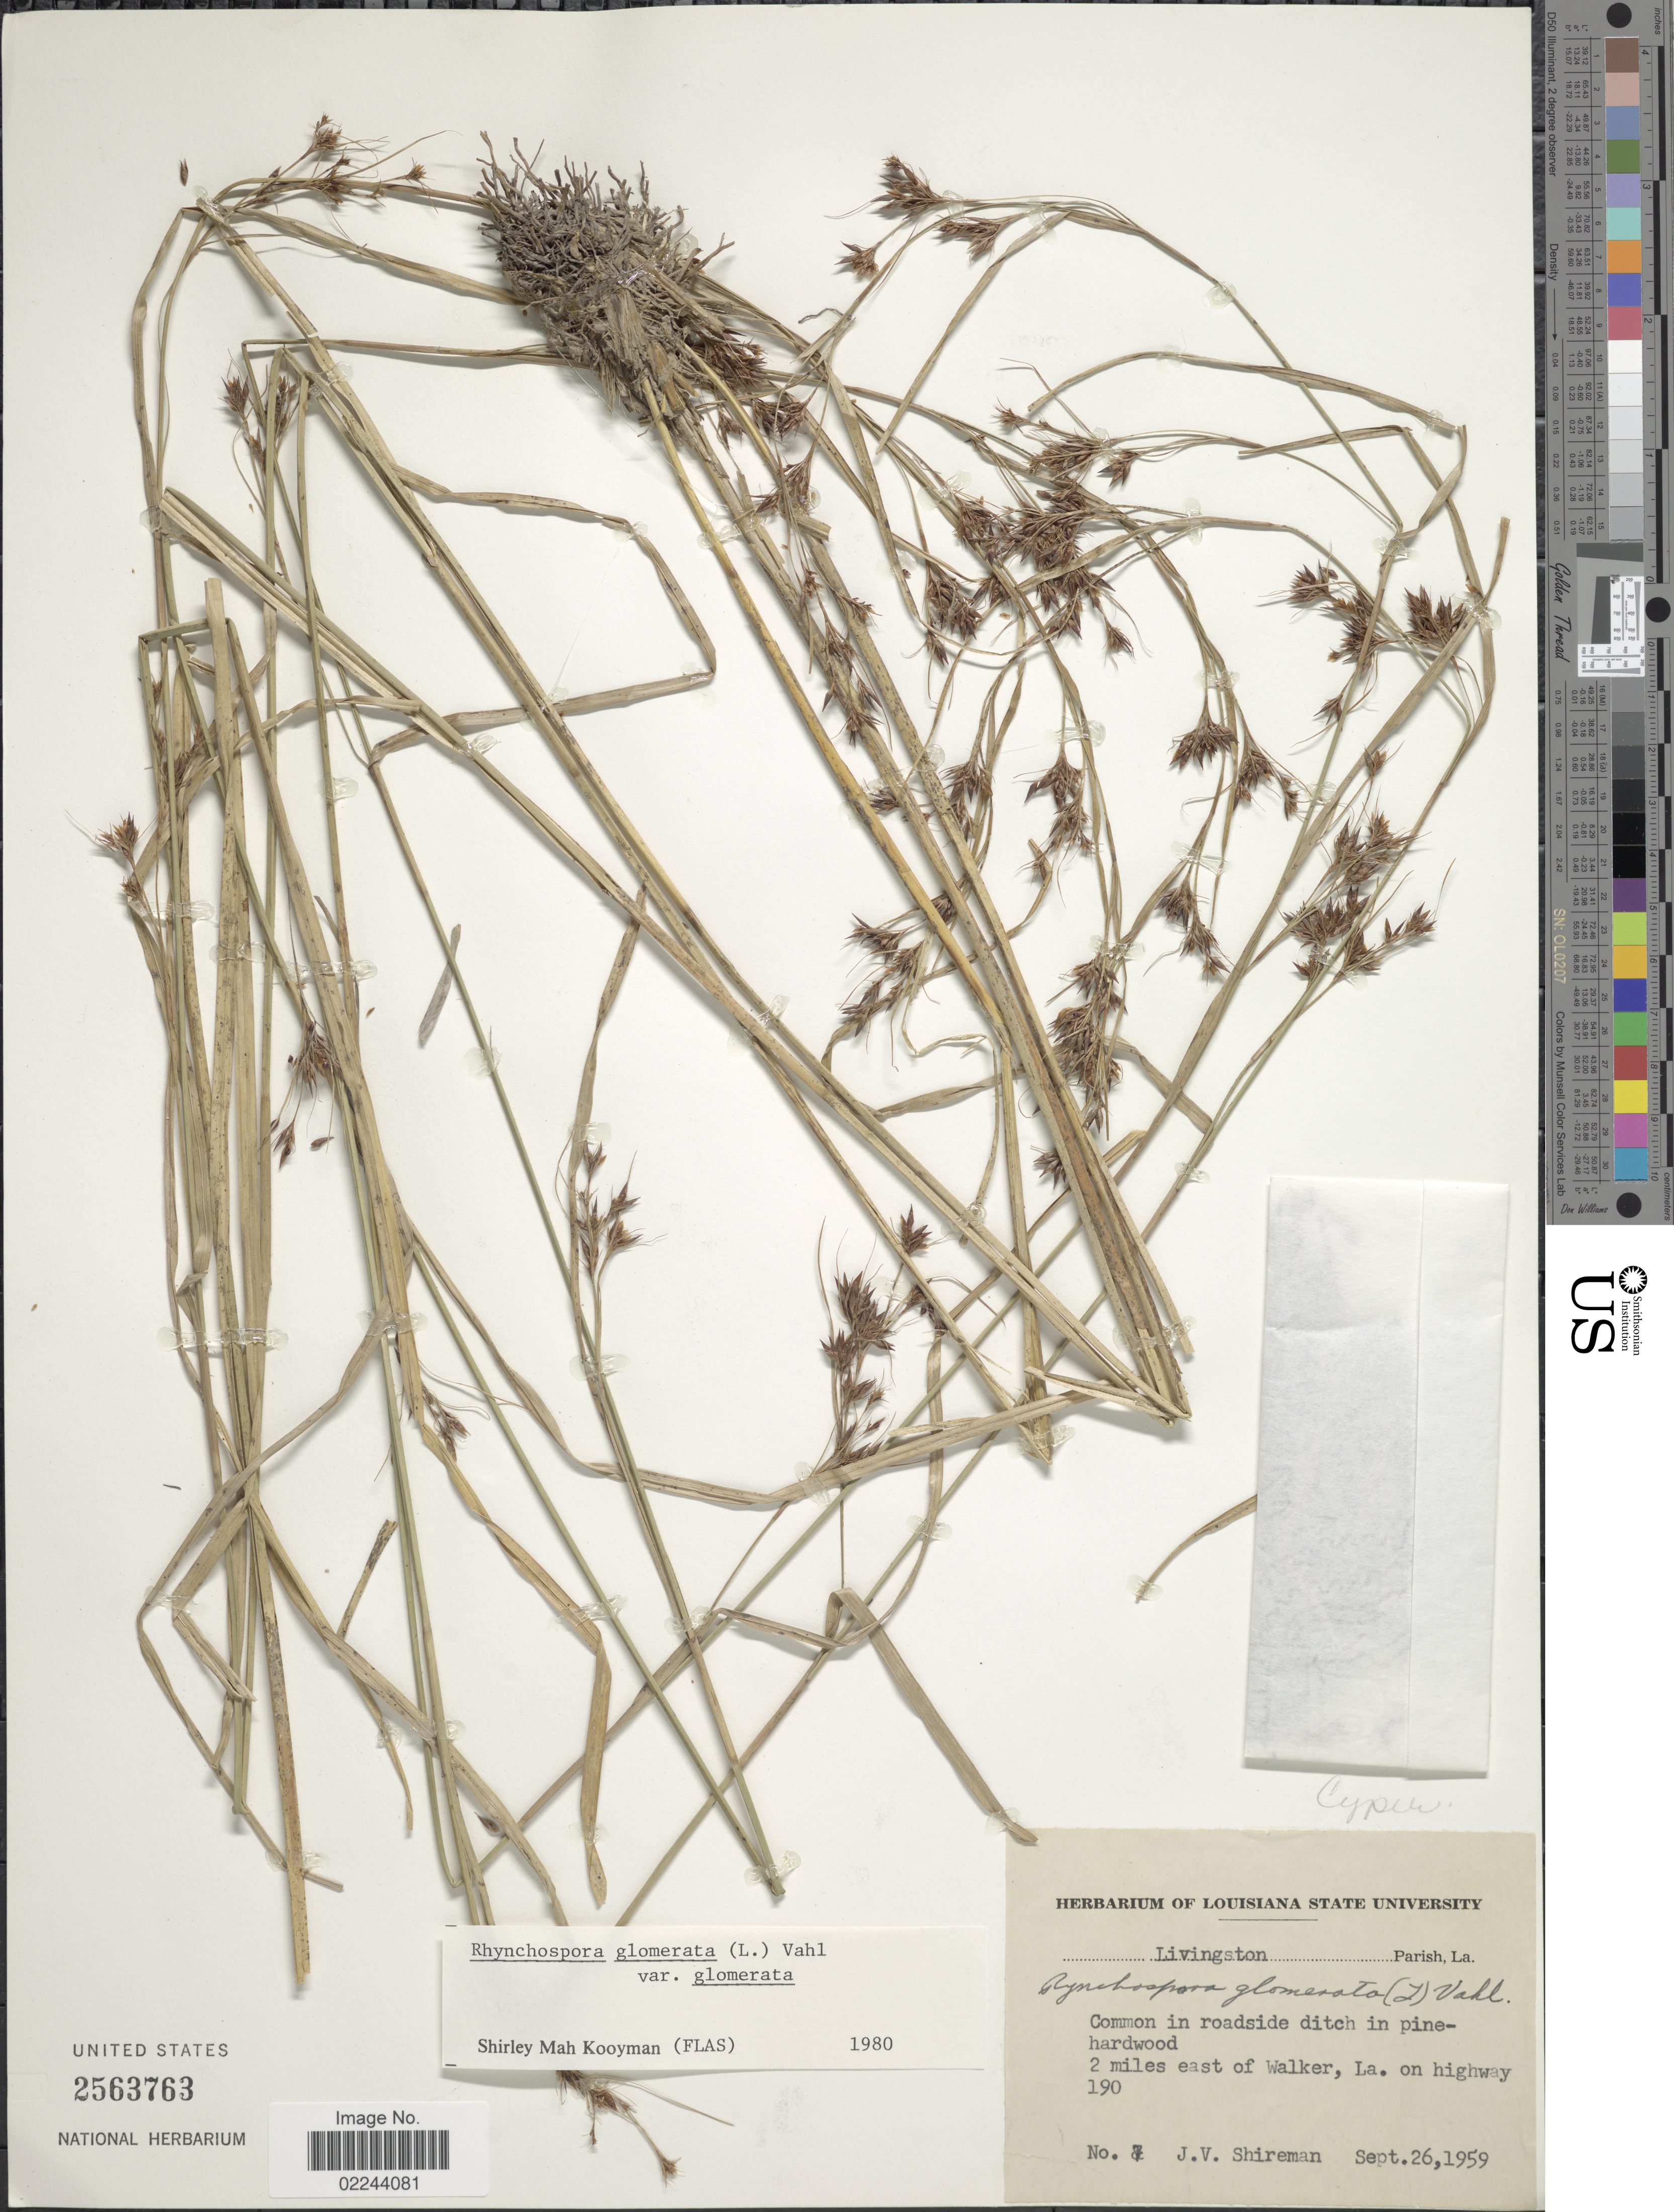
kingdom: Plantae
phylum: Tracheophyta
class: Liliopsida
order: Poales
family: Cyperaceae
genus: Rhynchospora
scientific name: Rhynchospora glomerata var. glomerata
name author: (L.) Vahl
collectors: J. Shireman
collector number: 7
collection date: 1959-09-26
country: United States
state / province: Louisiana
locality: Livingston Parish, La., 2 miles east of Walker, La on highway 190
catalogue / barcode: US 2563763